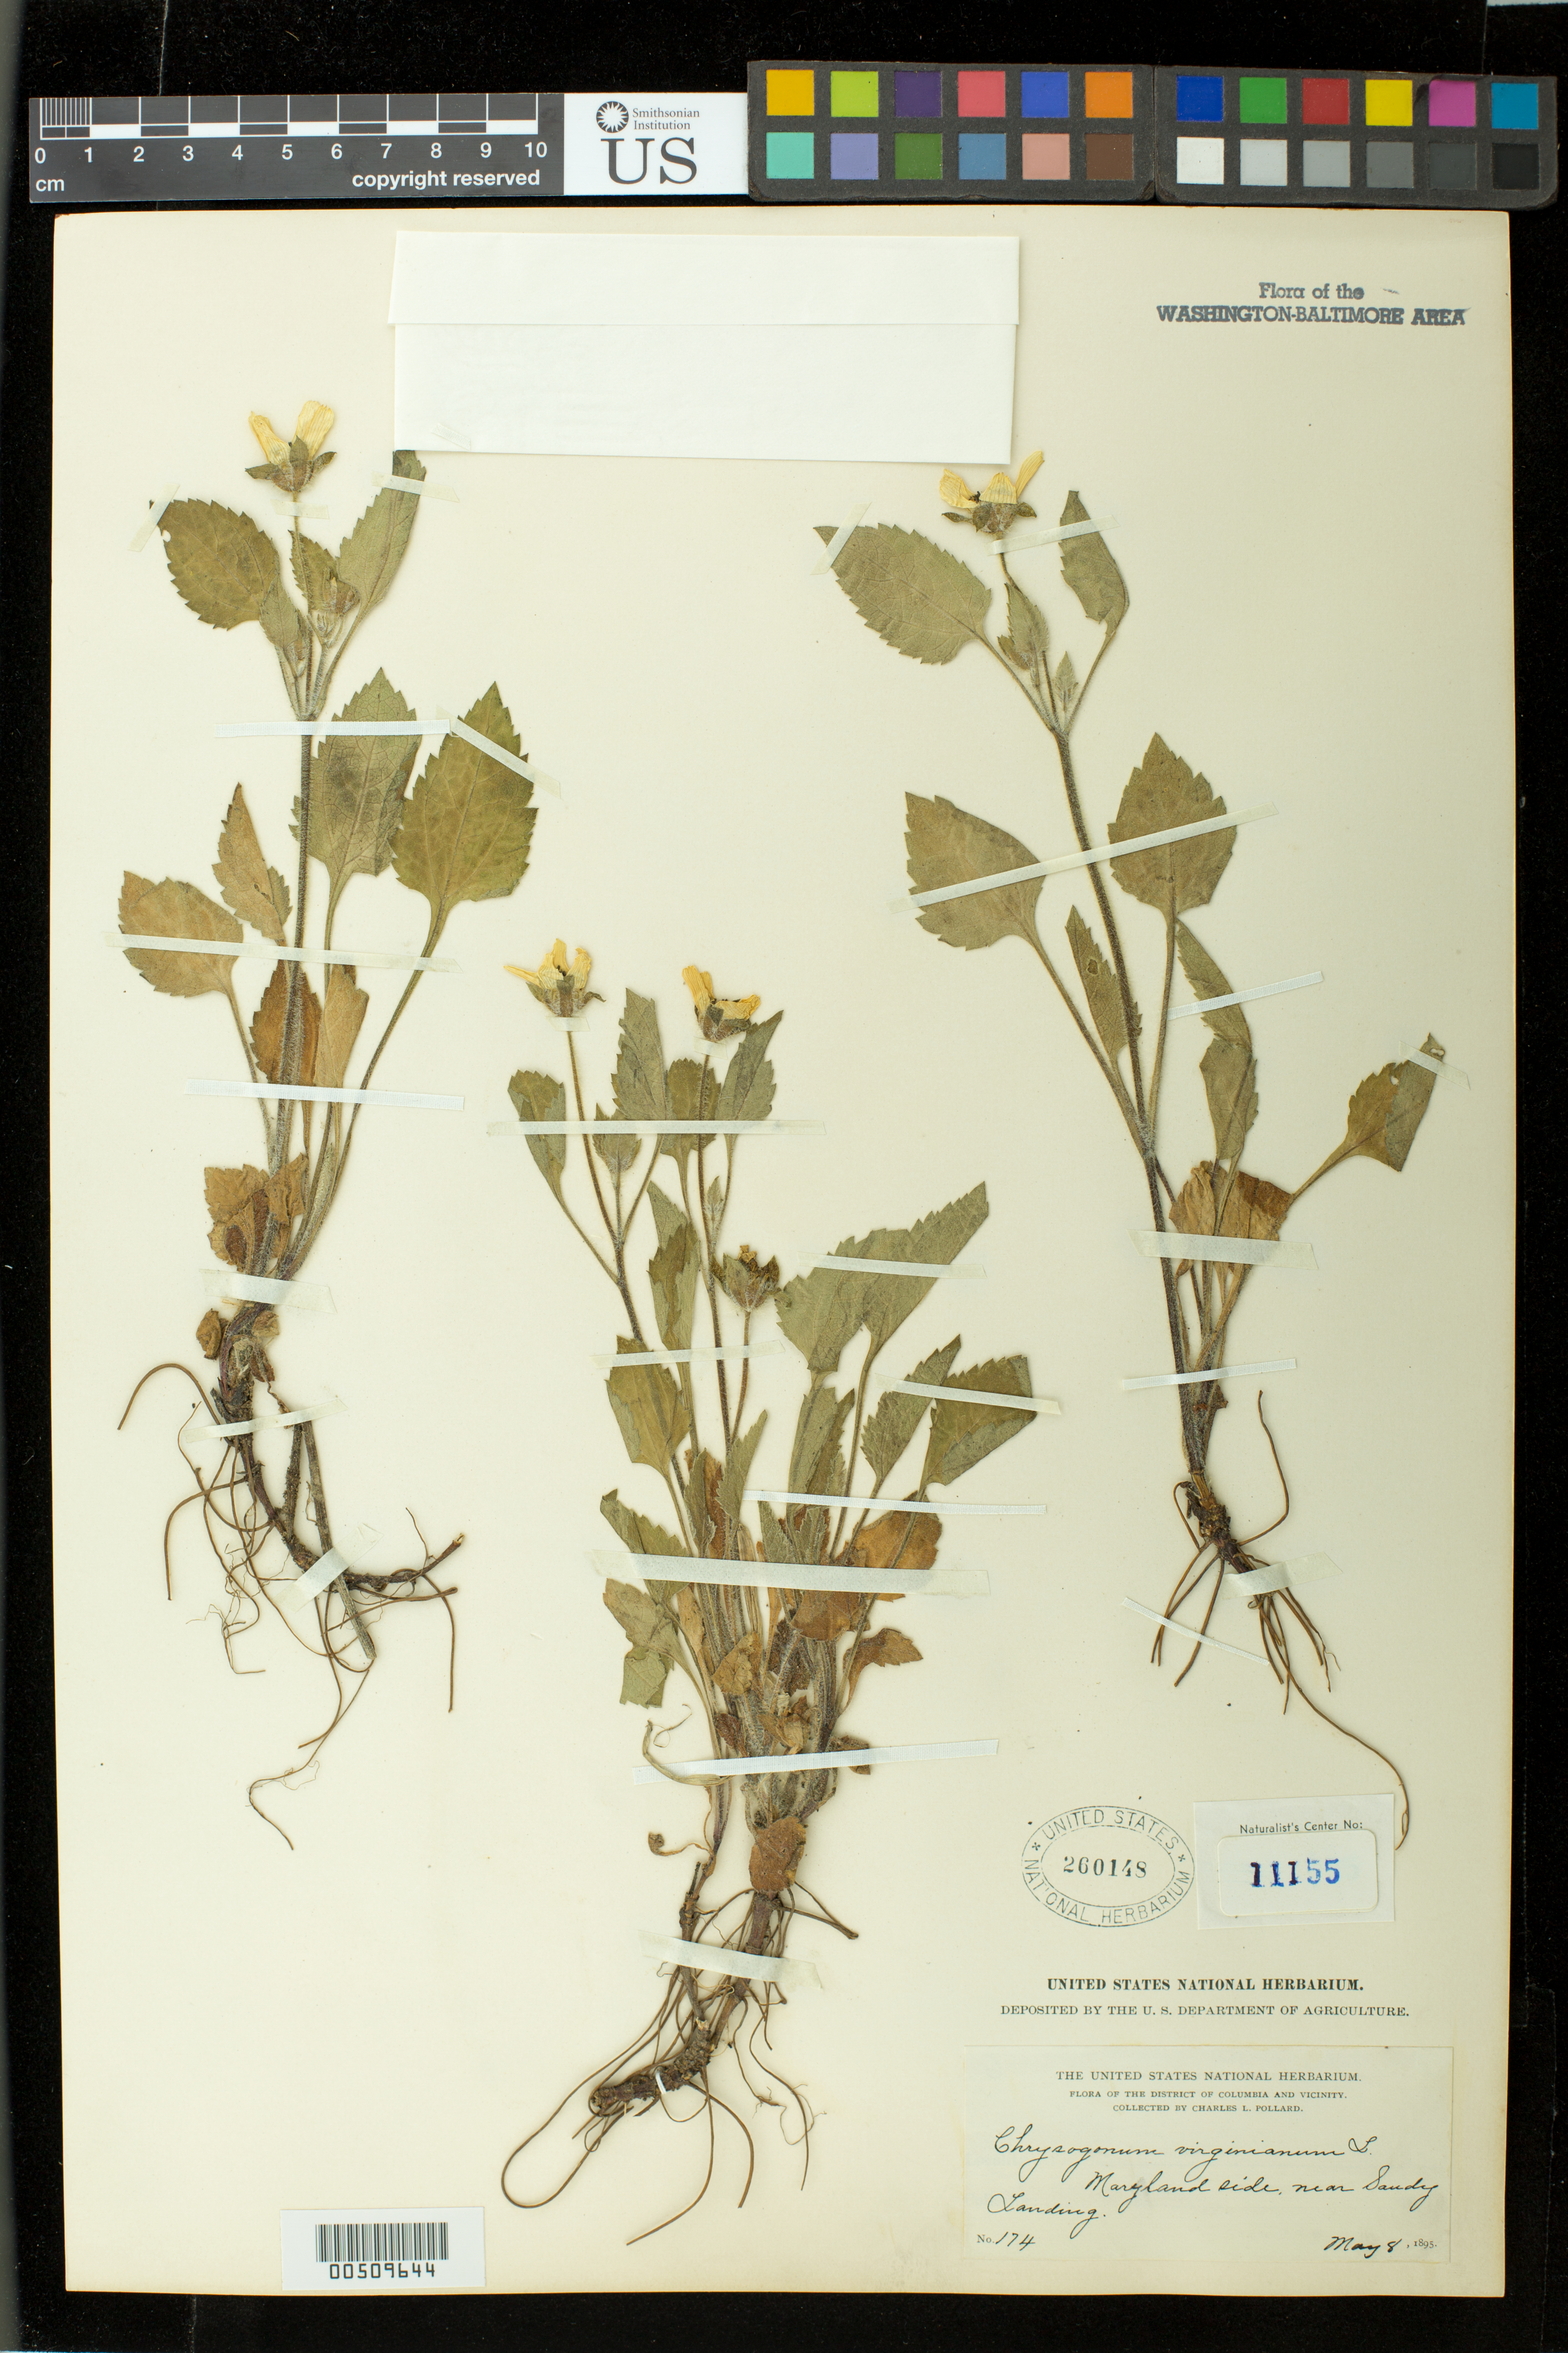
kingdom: Plantae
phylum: Tracheophyta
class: Magnoliopsida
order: Asterales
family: Asteraceae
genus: Chrysogonum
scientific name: Chrysogonum virginianum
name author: L.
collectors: C. L. Pollard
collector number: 174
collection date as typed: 08 May 1895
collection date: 1895-05-08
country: United States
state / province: Maryland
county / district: Montgomery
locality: Near Sandy Landing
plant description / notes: Specimens returned from Naturalist Center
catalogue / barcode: US 260148